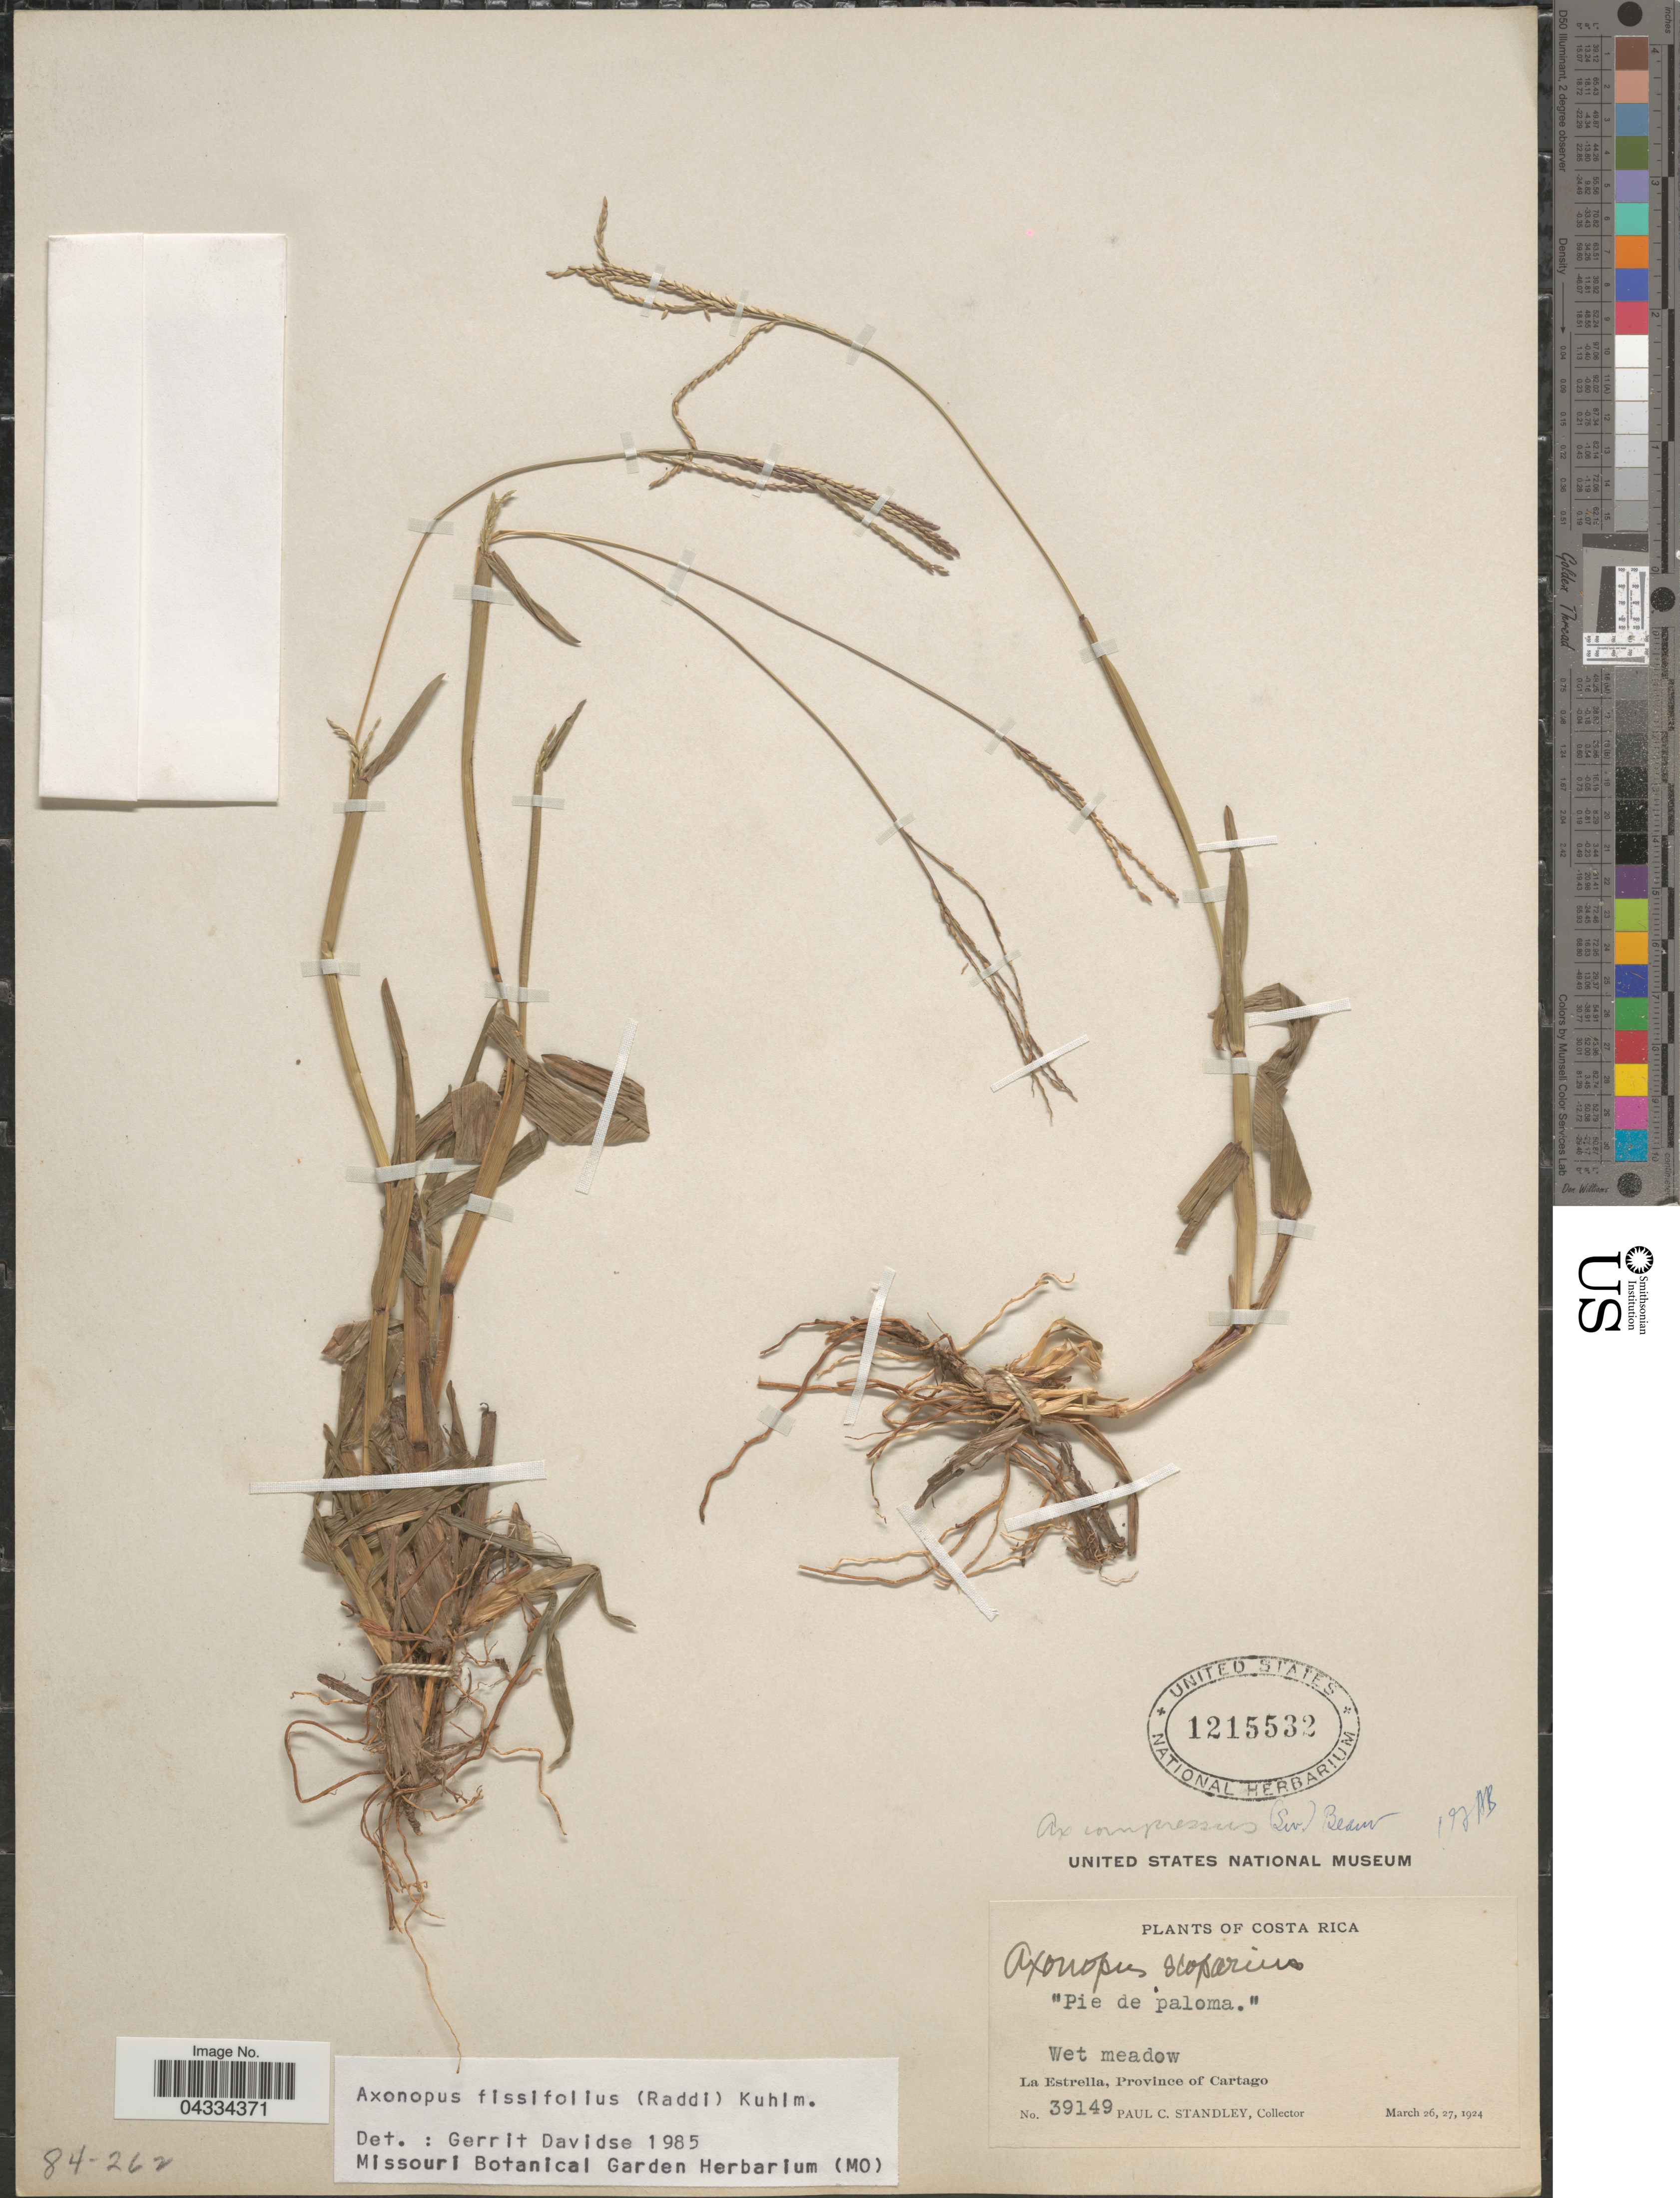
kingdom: Plantae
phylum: Tracheophyta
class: Liliopsida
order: Poales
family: Poaceae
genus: Axonopus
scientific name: Axonopus fissifolius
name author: (Raddi) Kuhlm.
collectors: P. C. Standley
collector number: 39149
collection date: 1924-03-26/1924-03-27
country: Costa Rica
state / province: Cartago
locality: La Estrelia.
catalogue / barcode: US 1215532